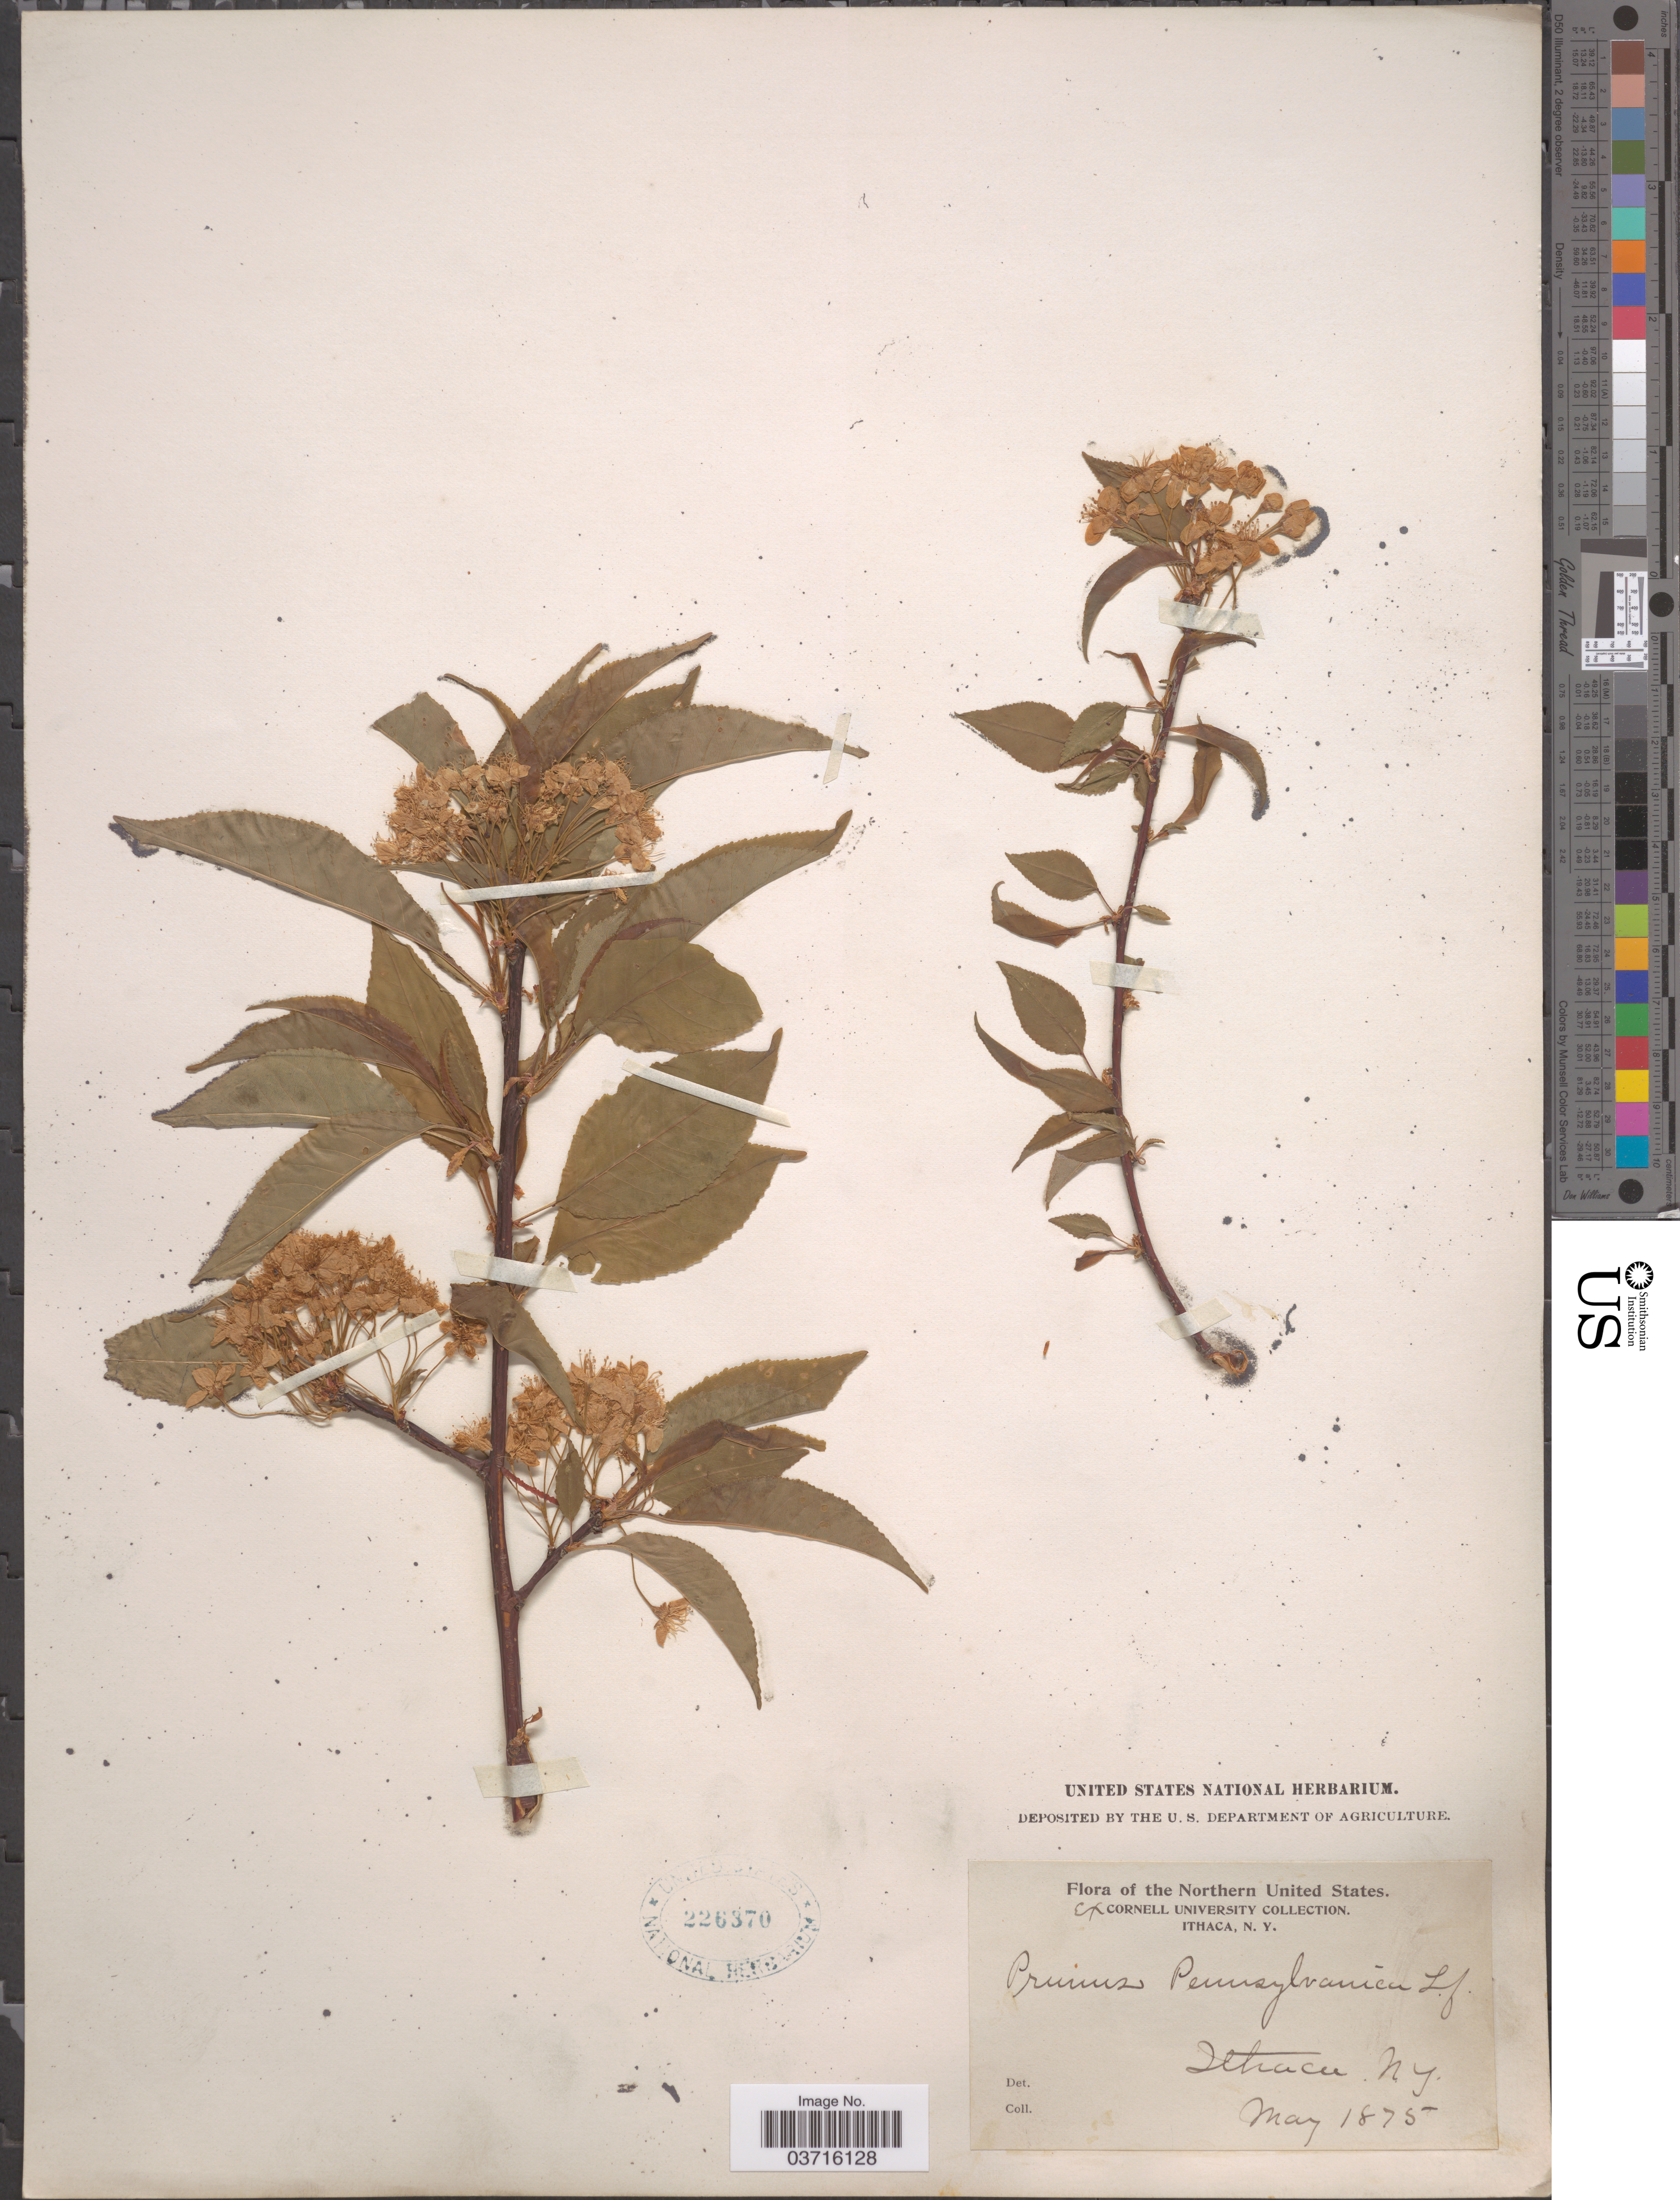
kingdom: Plantae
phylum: Tracheophyta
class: Magnoliopsida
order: Rosales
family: Rosaceae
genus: Prunus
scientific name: Prunus pensylvanica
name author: L. f.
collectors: Cornell University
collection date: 1875-05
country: United States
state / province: New York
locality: The Northern United States. Ithaca.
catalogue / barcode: US 226370